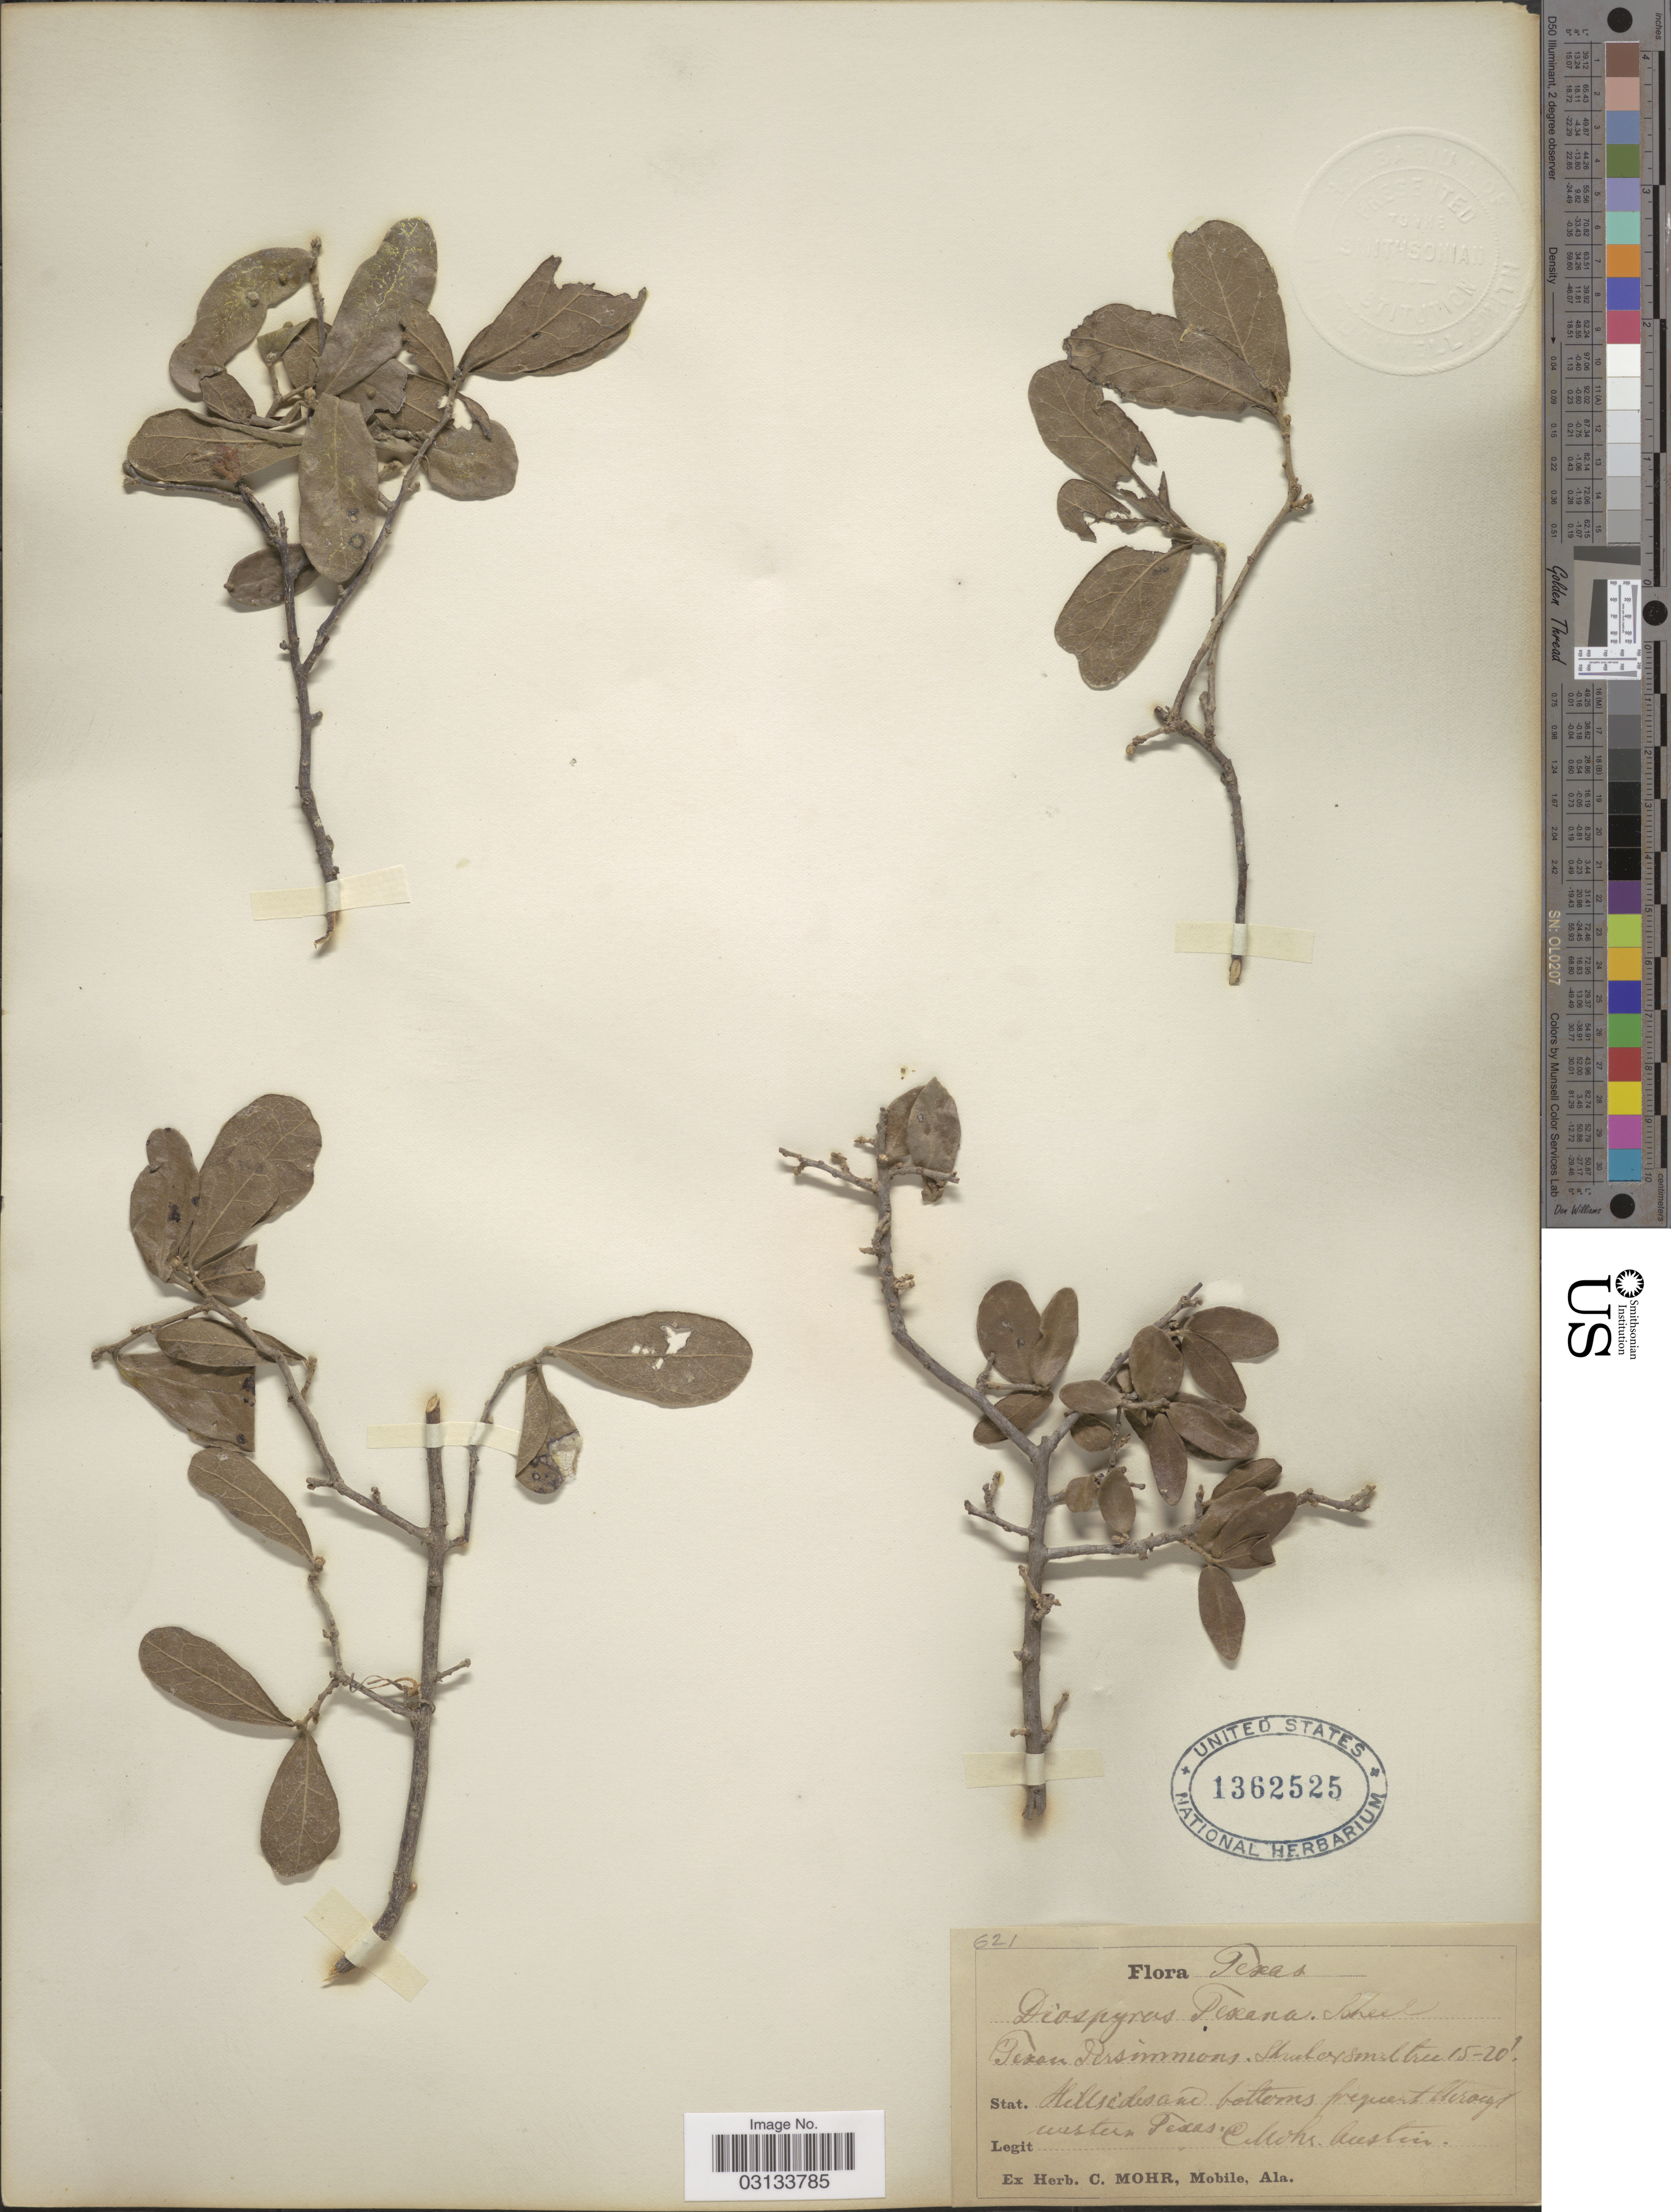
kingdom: Plantae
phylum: Tracheophyta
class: Magnoliopsida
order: Ericales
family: Ebenaceae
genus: Diospyros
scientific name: Diospyros texana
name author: Scheele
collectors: C. T. Mohr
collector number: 621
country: United States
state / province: Texas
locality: Western Texas. Austin.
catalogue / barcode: US 1362525